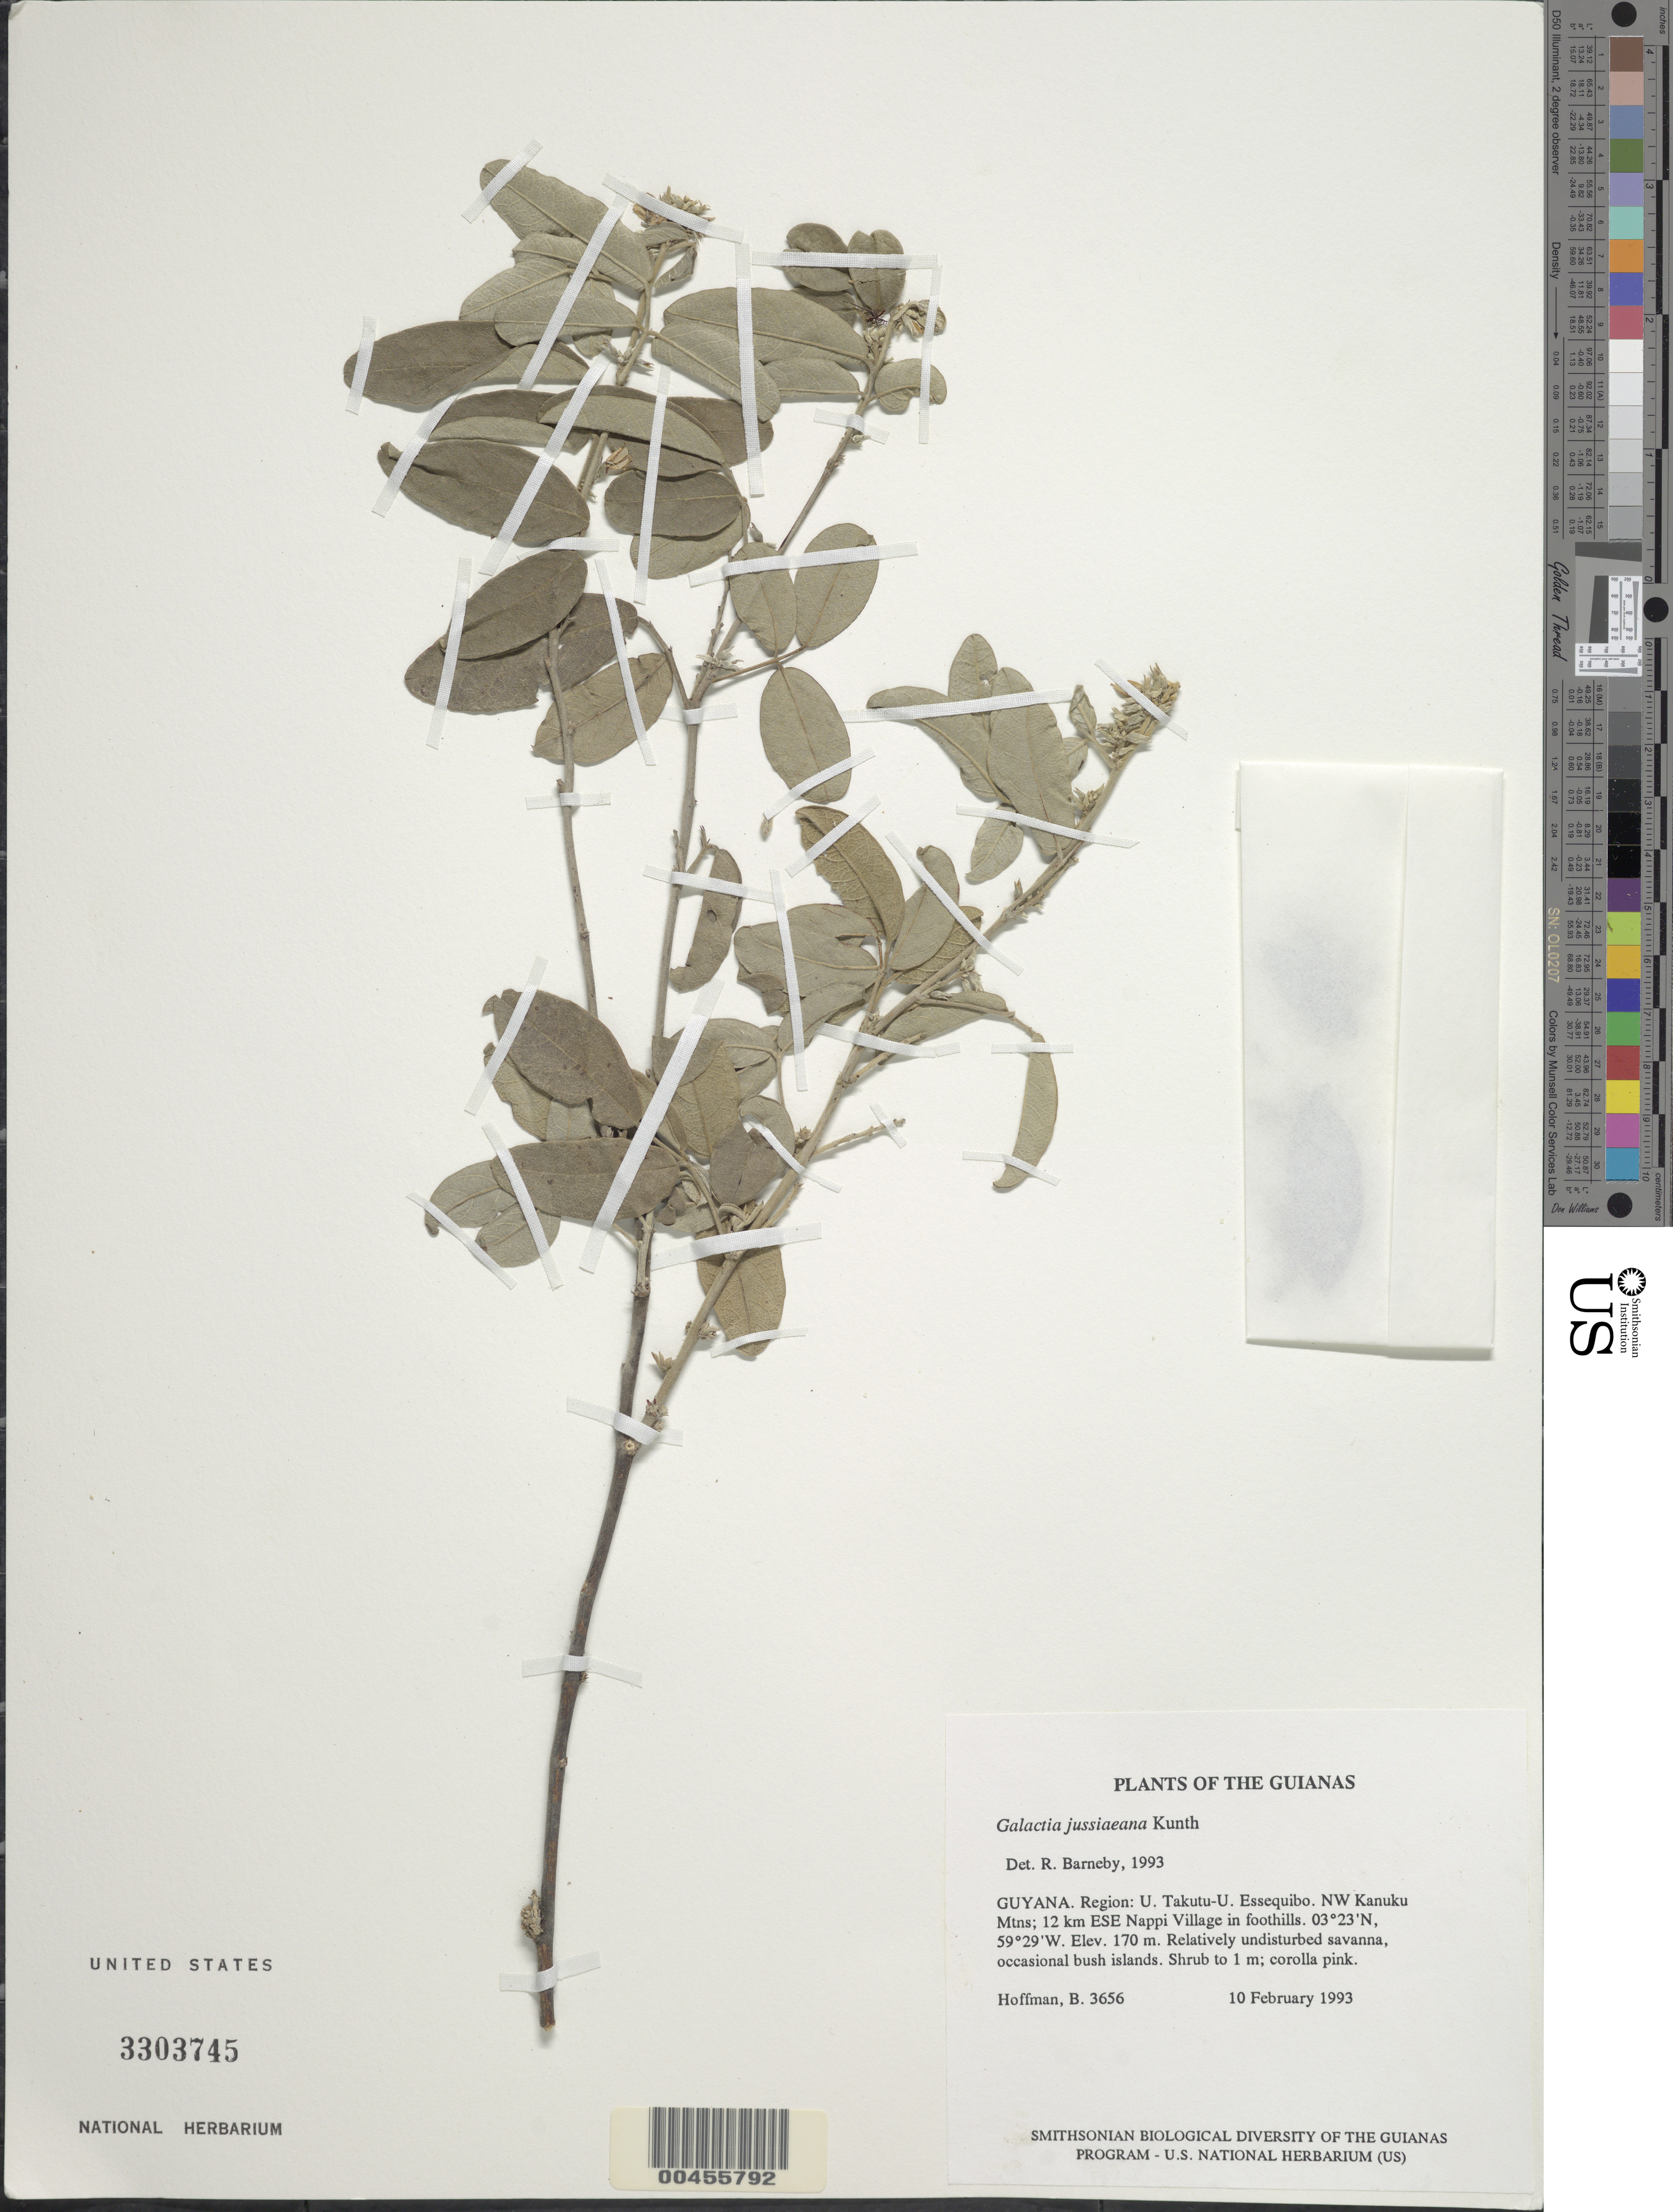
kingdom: Plantae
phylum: Tracheophyta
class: Magnoliopsida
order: Fabales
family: Fabaceae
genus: Galactia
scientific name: Galactia jussiaeana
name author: Kunth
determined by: Barneby, Rupert C., (NY)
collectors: B. Hoffman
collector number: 3656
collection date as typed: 10 February 1993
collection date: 1993-02-10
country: Guyana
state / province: U. Takutu-U. Essequibo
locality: NW Kanuku Mountains; 12 km ESE of Nappi Village in foothills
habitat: Relatively undisturbed savanna, occasional bush islands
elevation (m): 170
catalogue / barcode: US 3303745